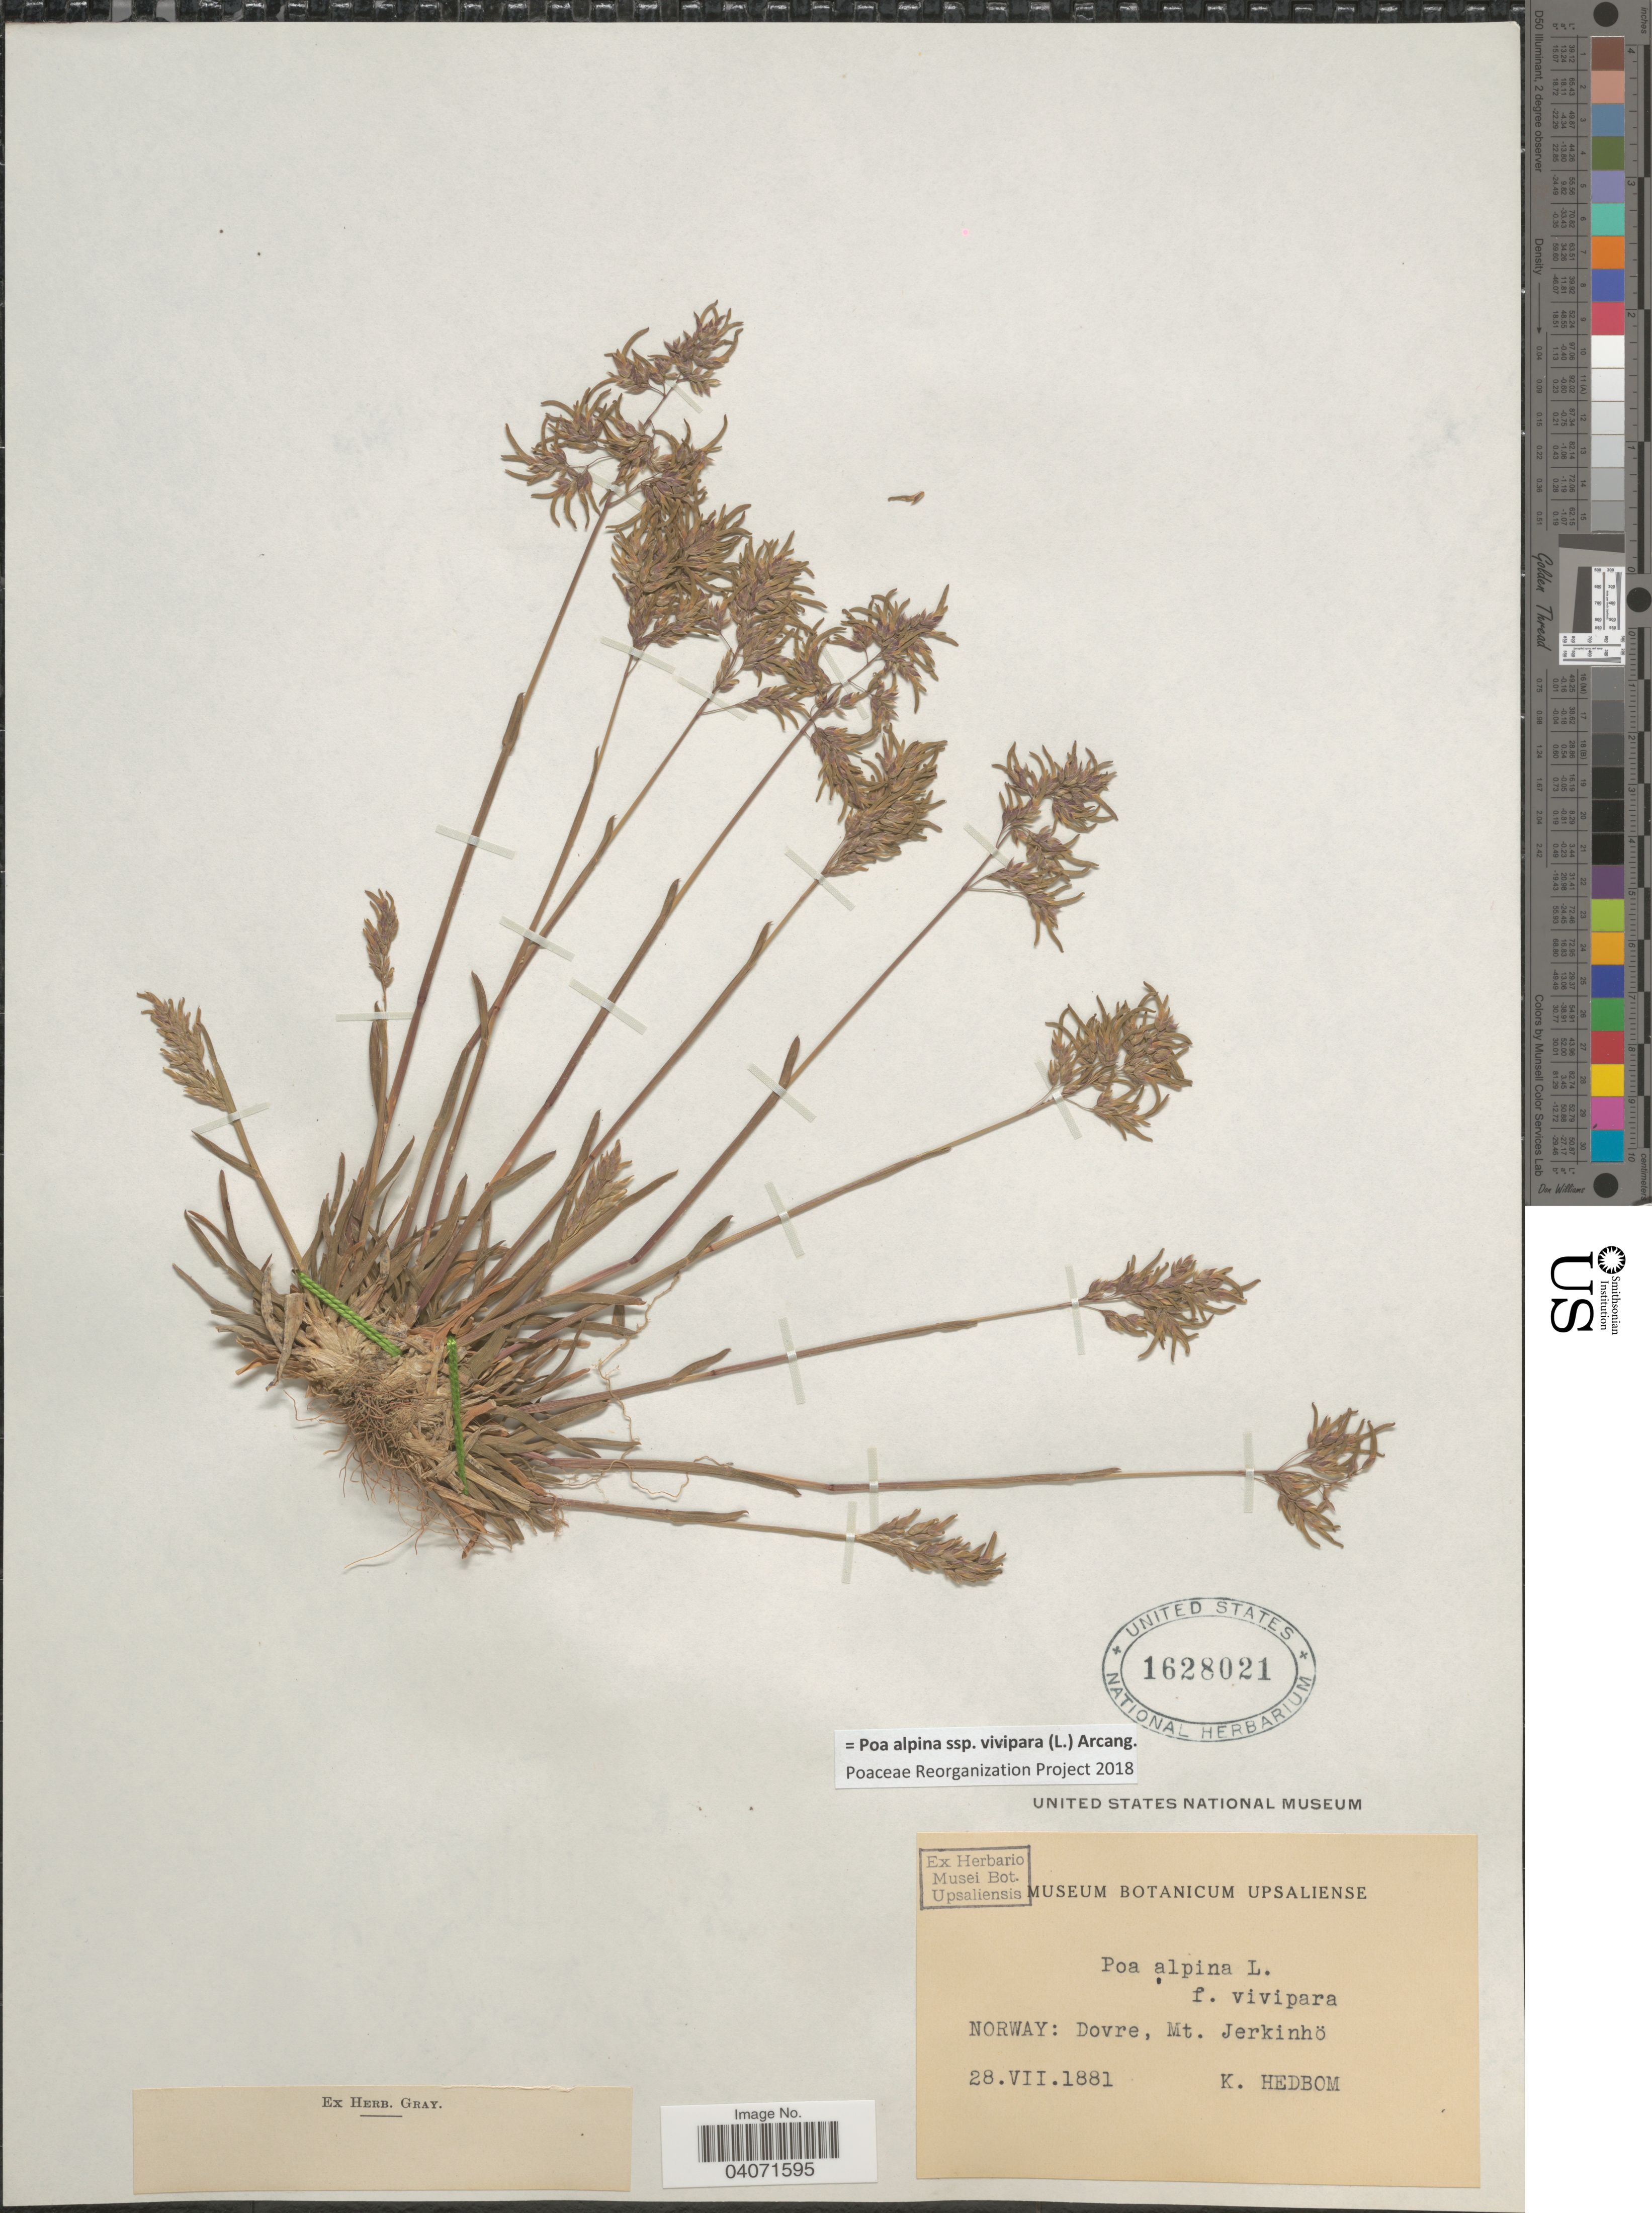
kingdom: Plantae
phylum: Tracheophyta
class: Liliopsida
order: Poales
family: Poaceae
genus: Poa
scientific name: Poa alpina subsp. vivipara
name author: (L.) Arcang.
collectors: K. Hedbom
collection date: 1881-07-28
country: Norway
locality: Dovre, Mt. Jerkinhö.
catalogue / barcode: US 1628021